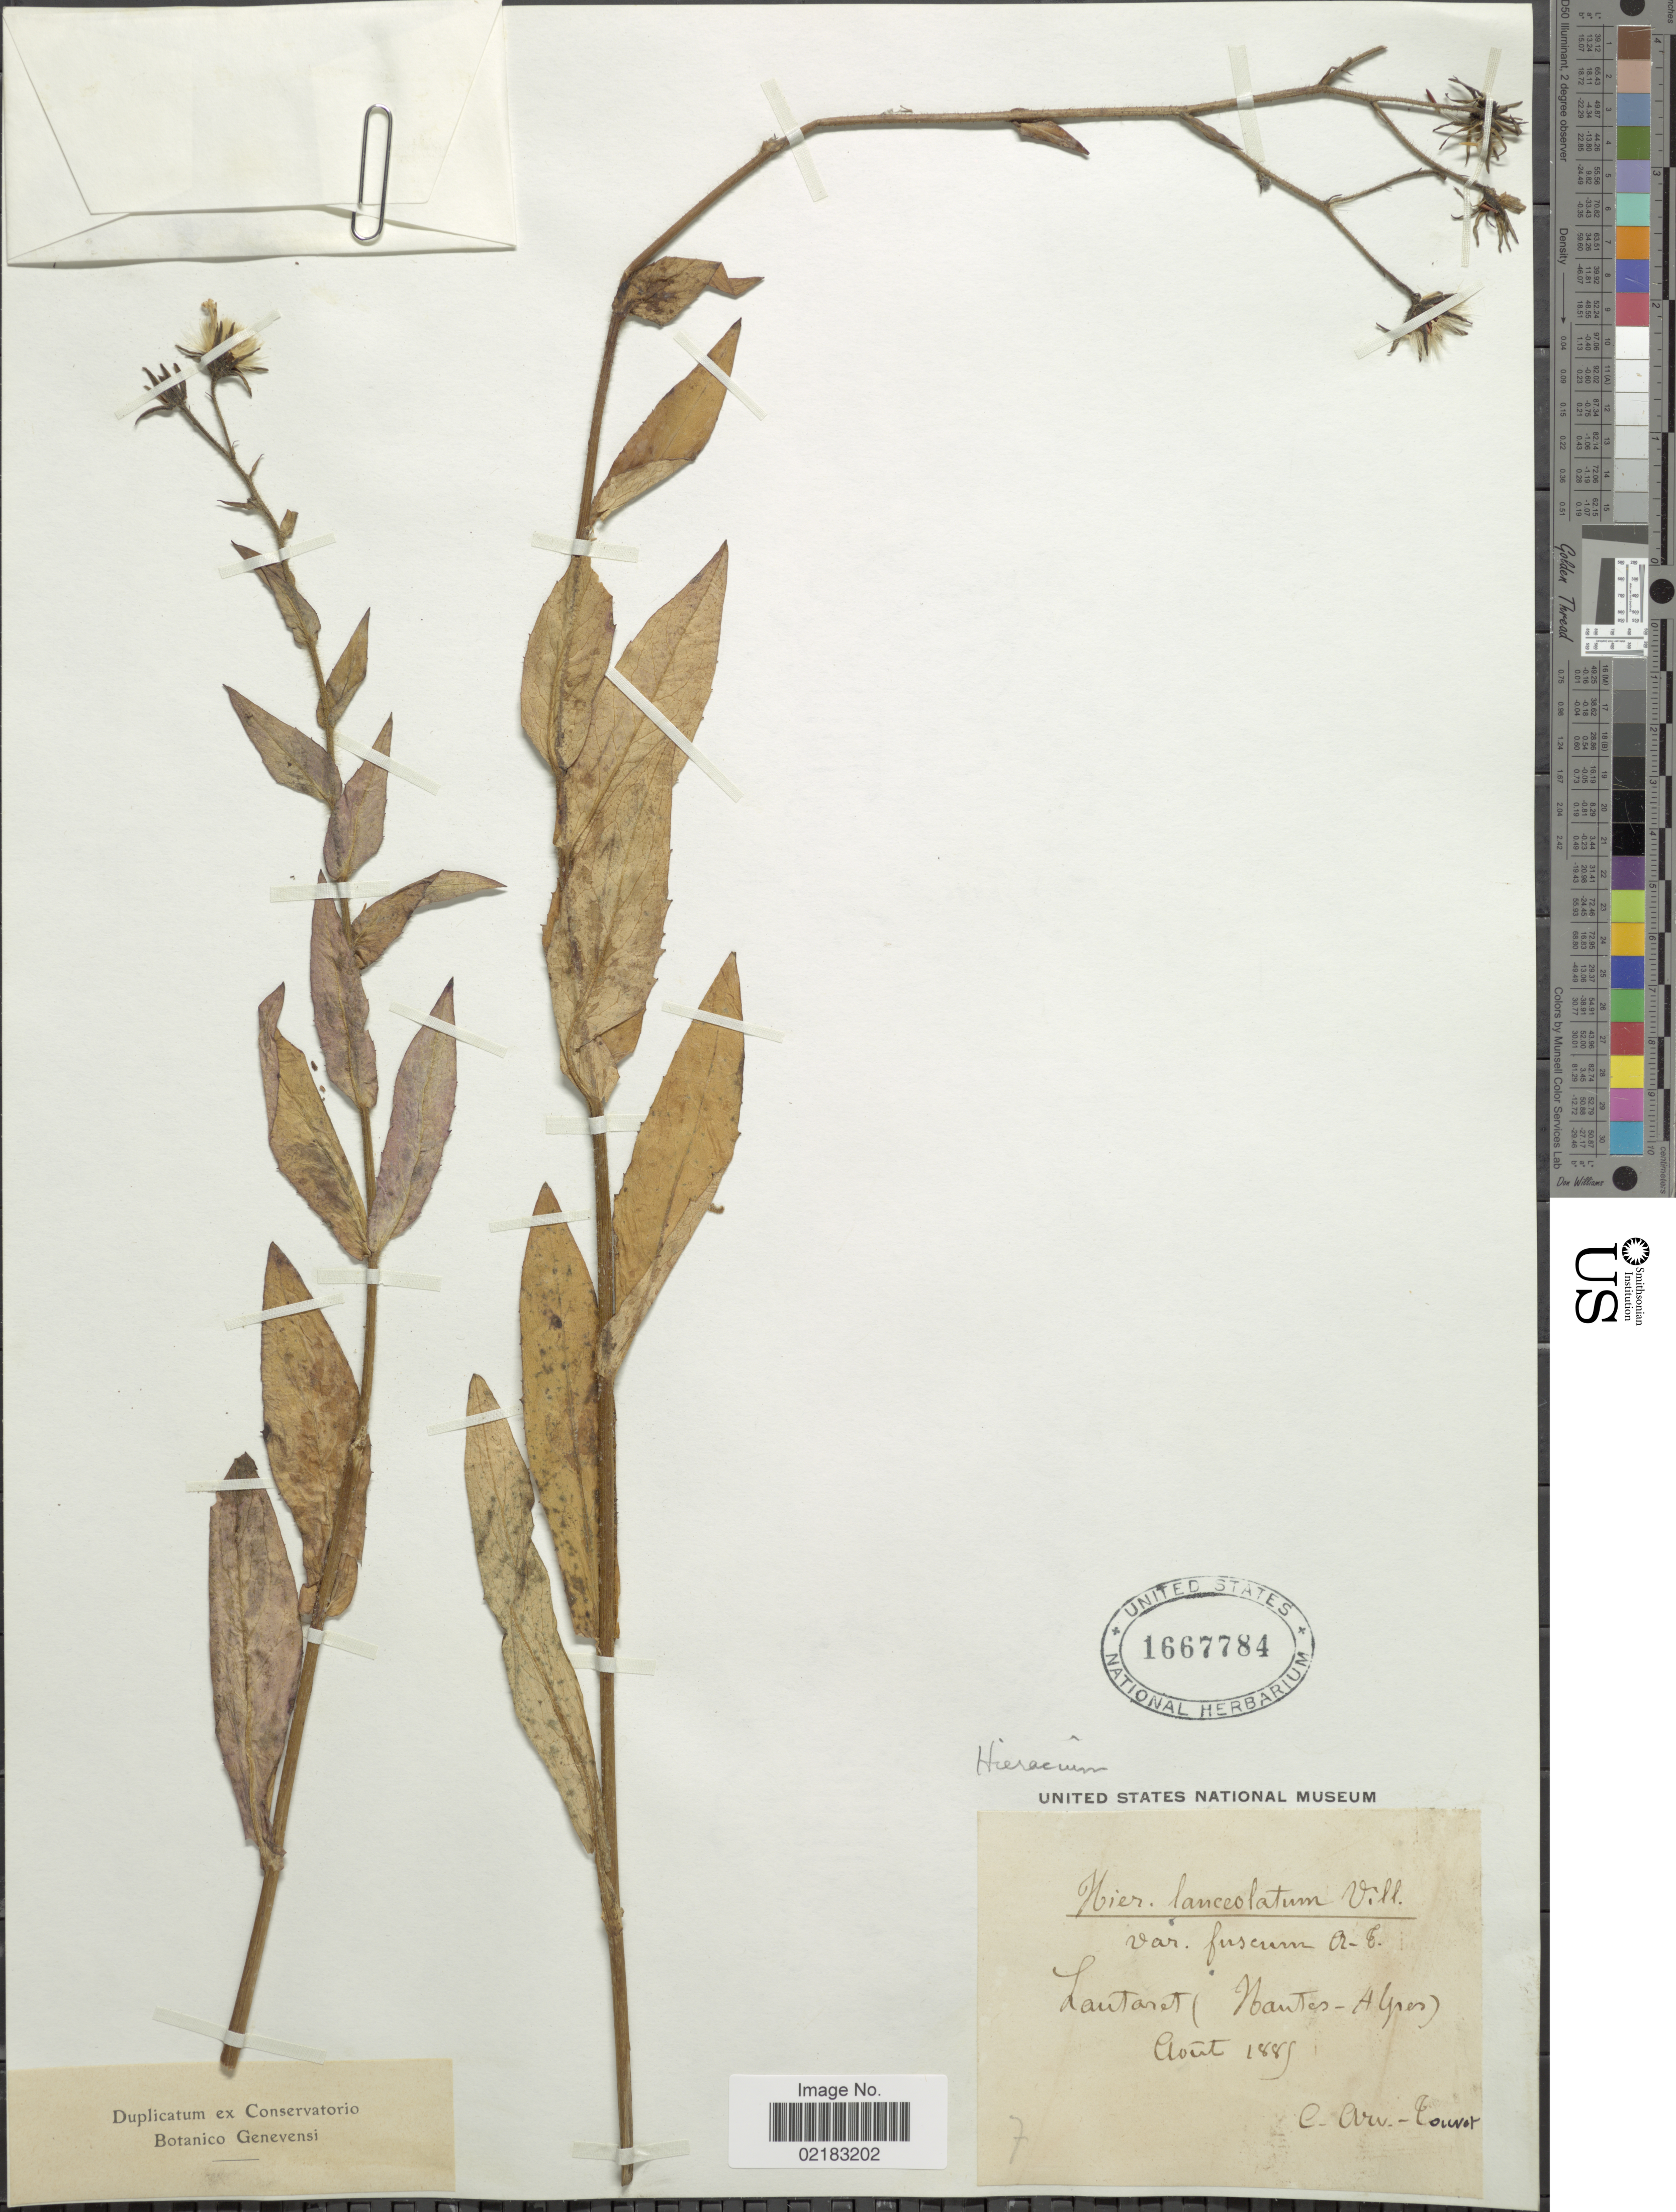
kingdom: Plantae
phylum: Tracheophyta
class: Magnoliopsida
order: Asterales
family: Asteraceae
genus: Hieracium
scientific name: Hieracium prenanthoides subsp. lanceolatum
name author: (Vill.) Zahn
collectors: -. Couret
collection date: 1889-08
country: France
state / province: Provence-Alpes-Côte d'Azur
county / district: Hautes-Alpes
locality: Lautaret (Hautes-Alpes)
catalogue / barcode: US 1667784